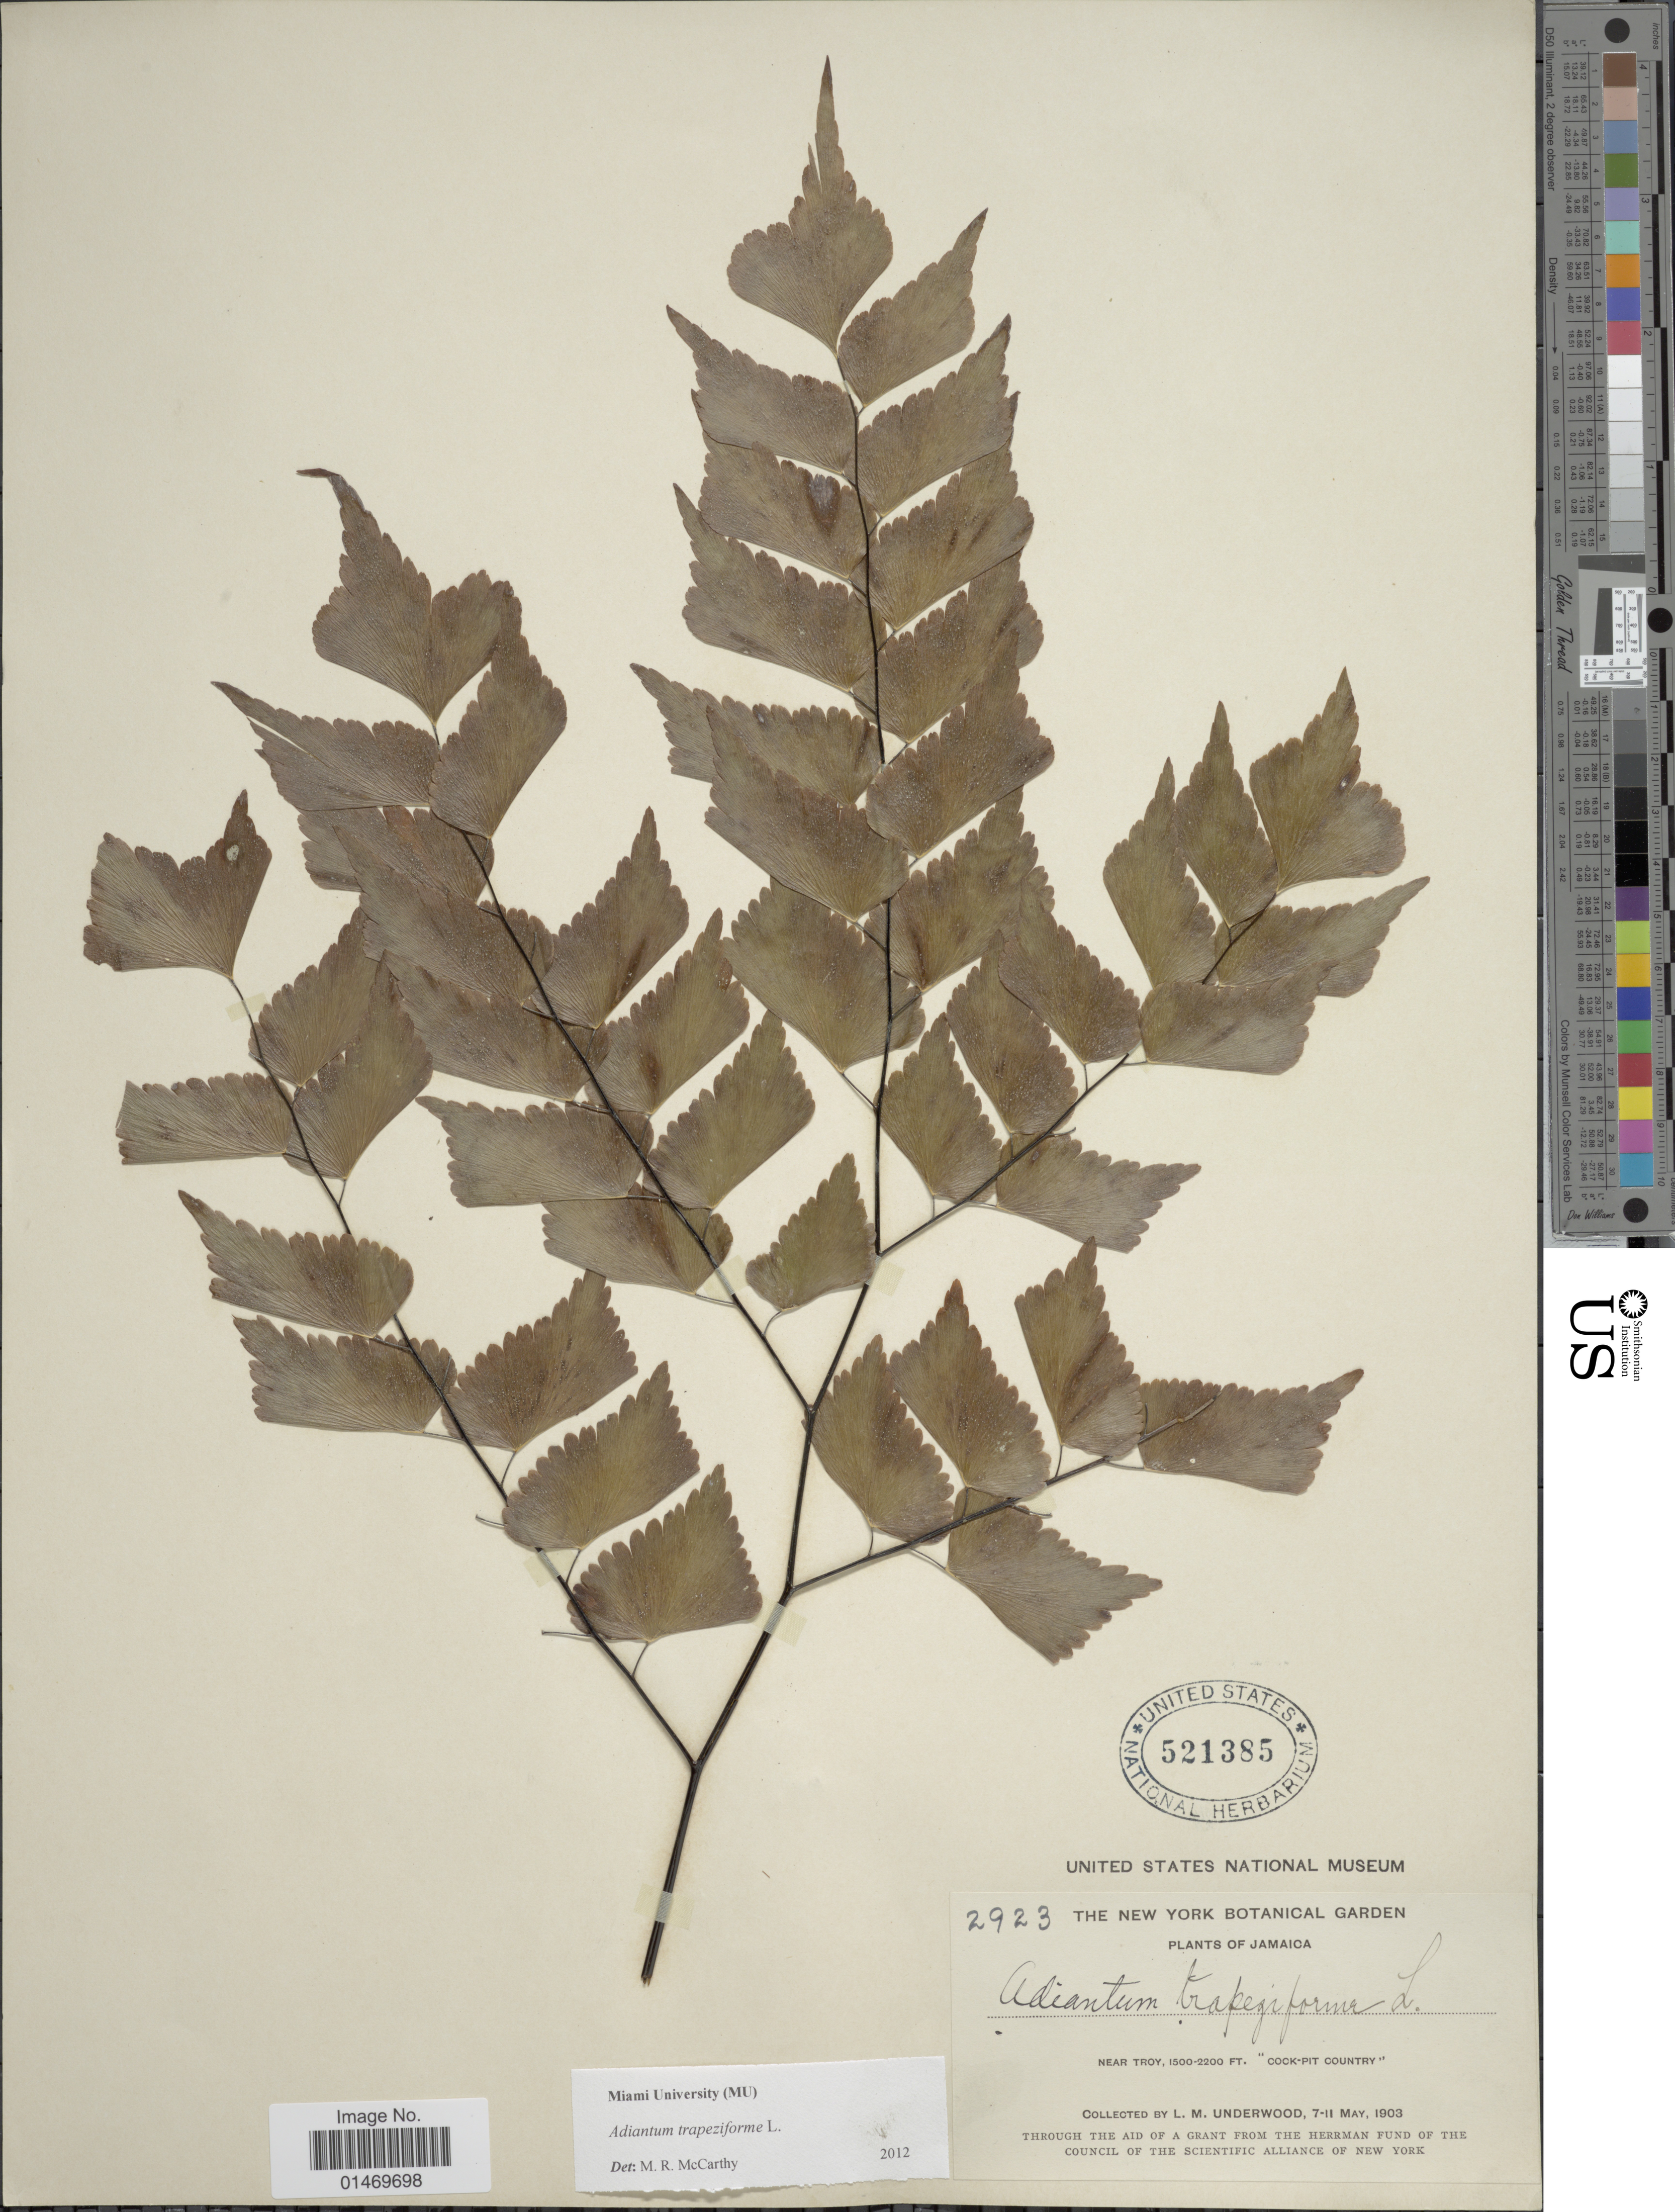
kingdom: Plantae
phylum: Tracheophyta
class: Polypodiopsida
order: Polypodiales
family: Pteridaceae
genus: Adiantum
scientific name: Adiantum trapeziforme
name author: L.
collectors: L. M. Underwood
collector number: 2923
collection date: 1903-05-07/1903-05-11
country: Jamaica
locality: Jamaica, near Toy, " Cock-pit Country"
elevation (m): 457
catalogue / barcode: US 521385